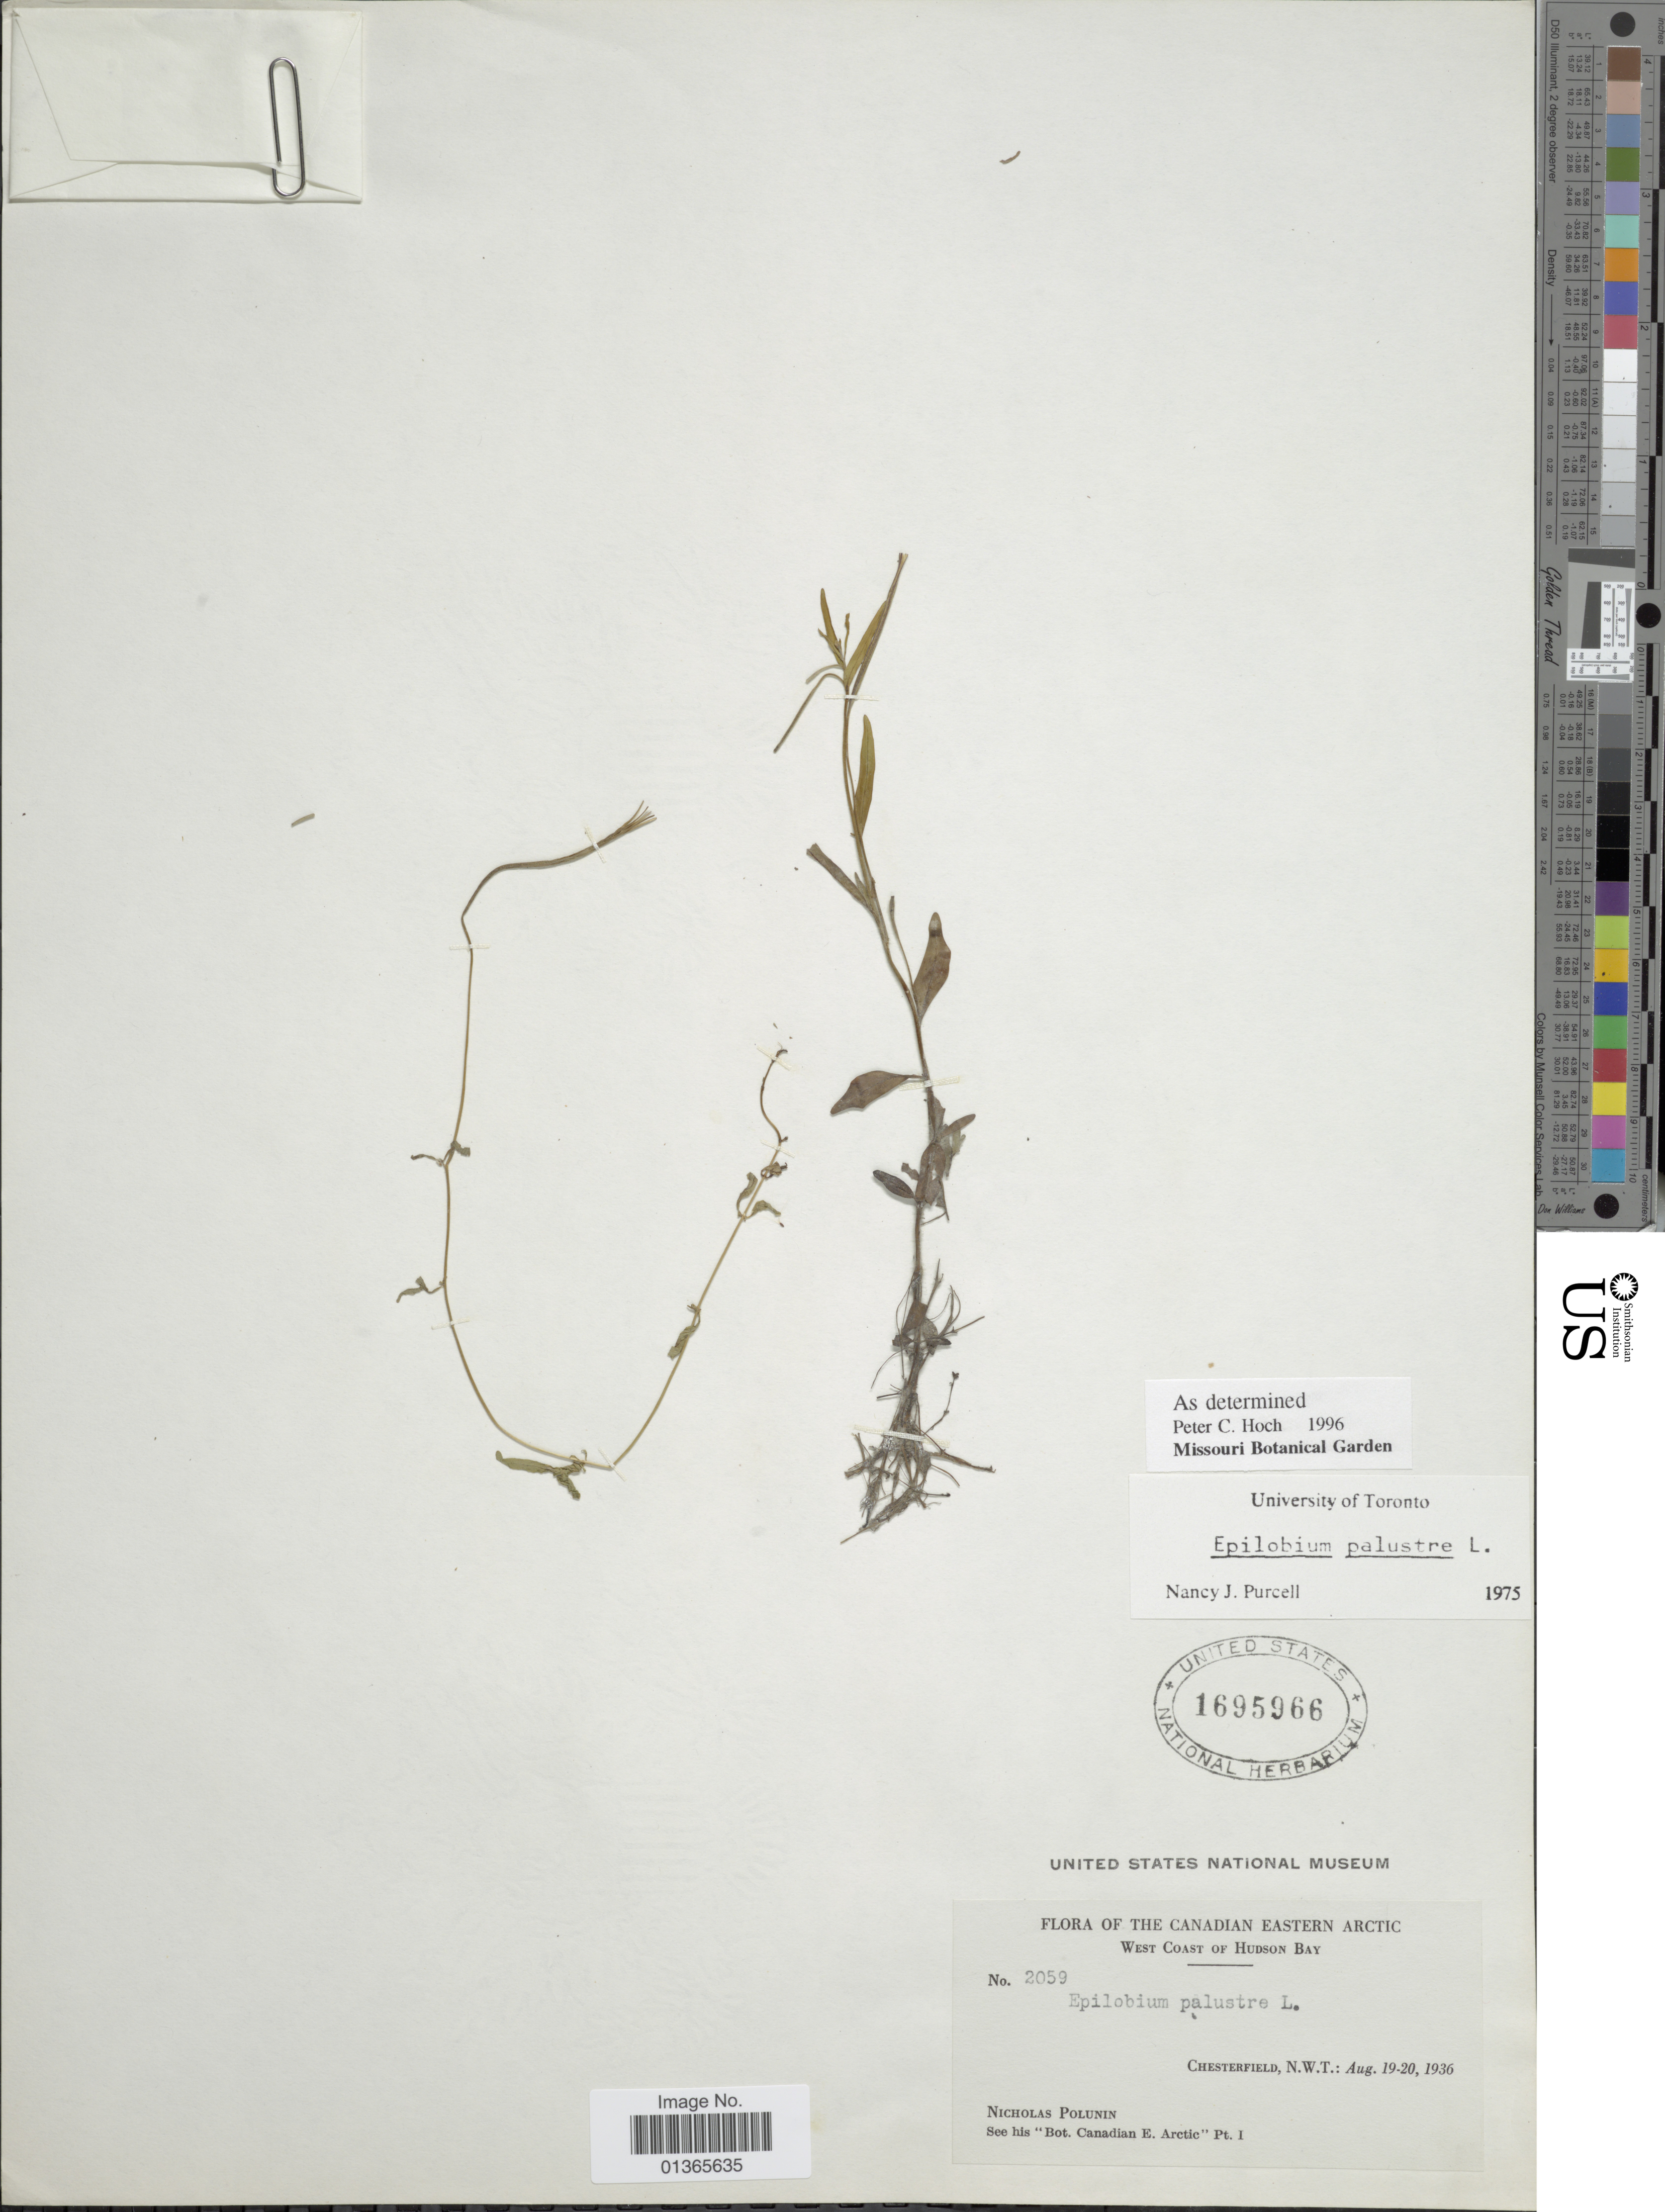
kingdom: Plantae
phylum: Tracheophyta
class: Magnoliopsida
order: Myrtales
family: Onagraceae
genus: Epilobium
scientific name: Epilobium palustre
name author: L.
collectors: N. V. Polunin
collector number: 2059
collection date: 1936-08-19/1936-08-20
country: Canada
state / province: Northwest Territories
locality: Canadian Eastern Arctic. West Coast of Hudson Bay. Chesterfield.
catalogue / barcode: US 1695966